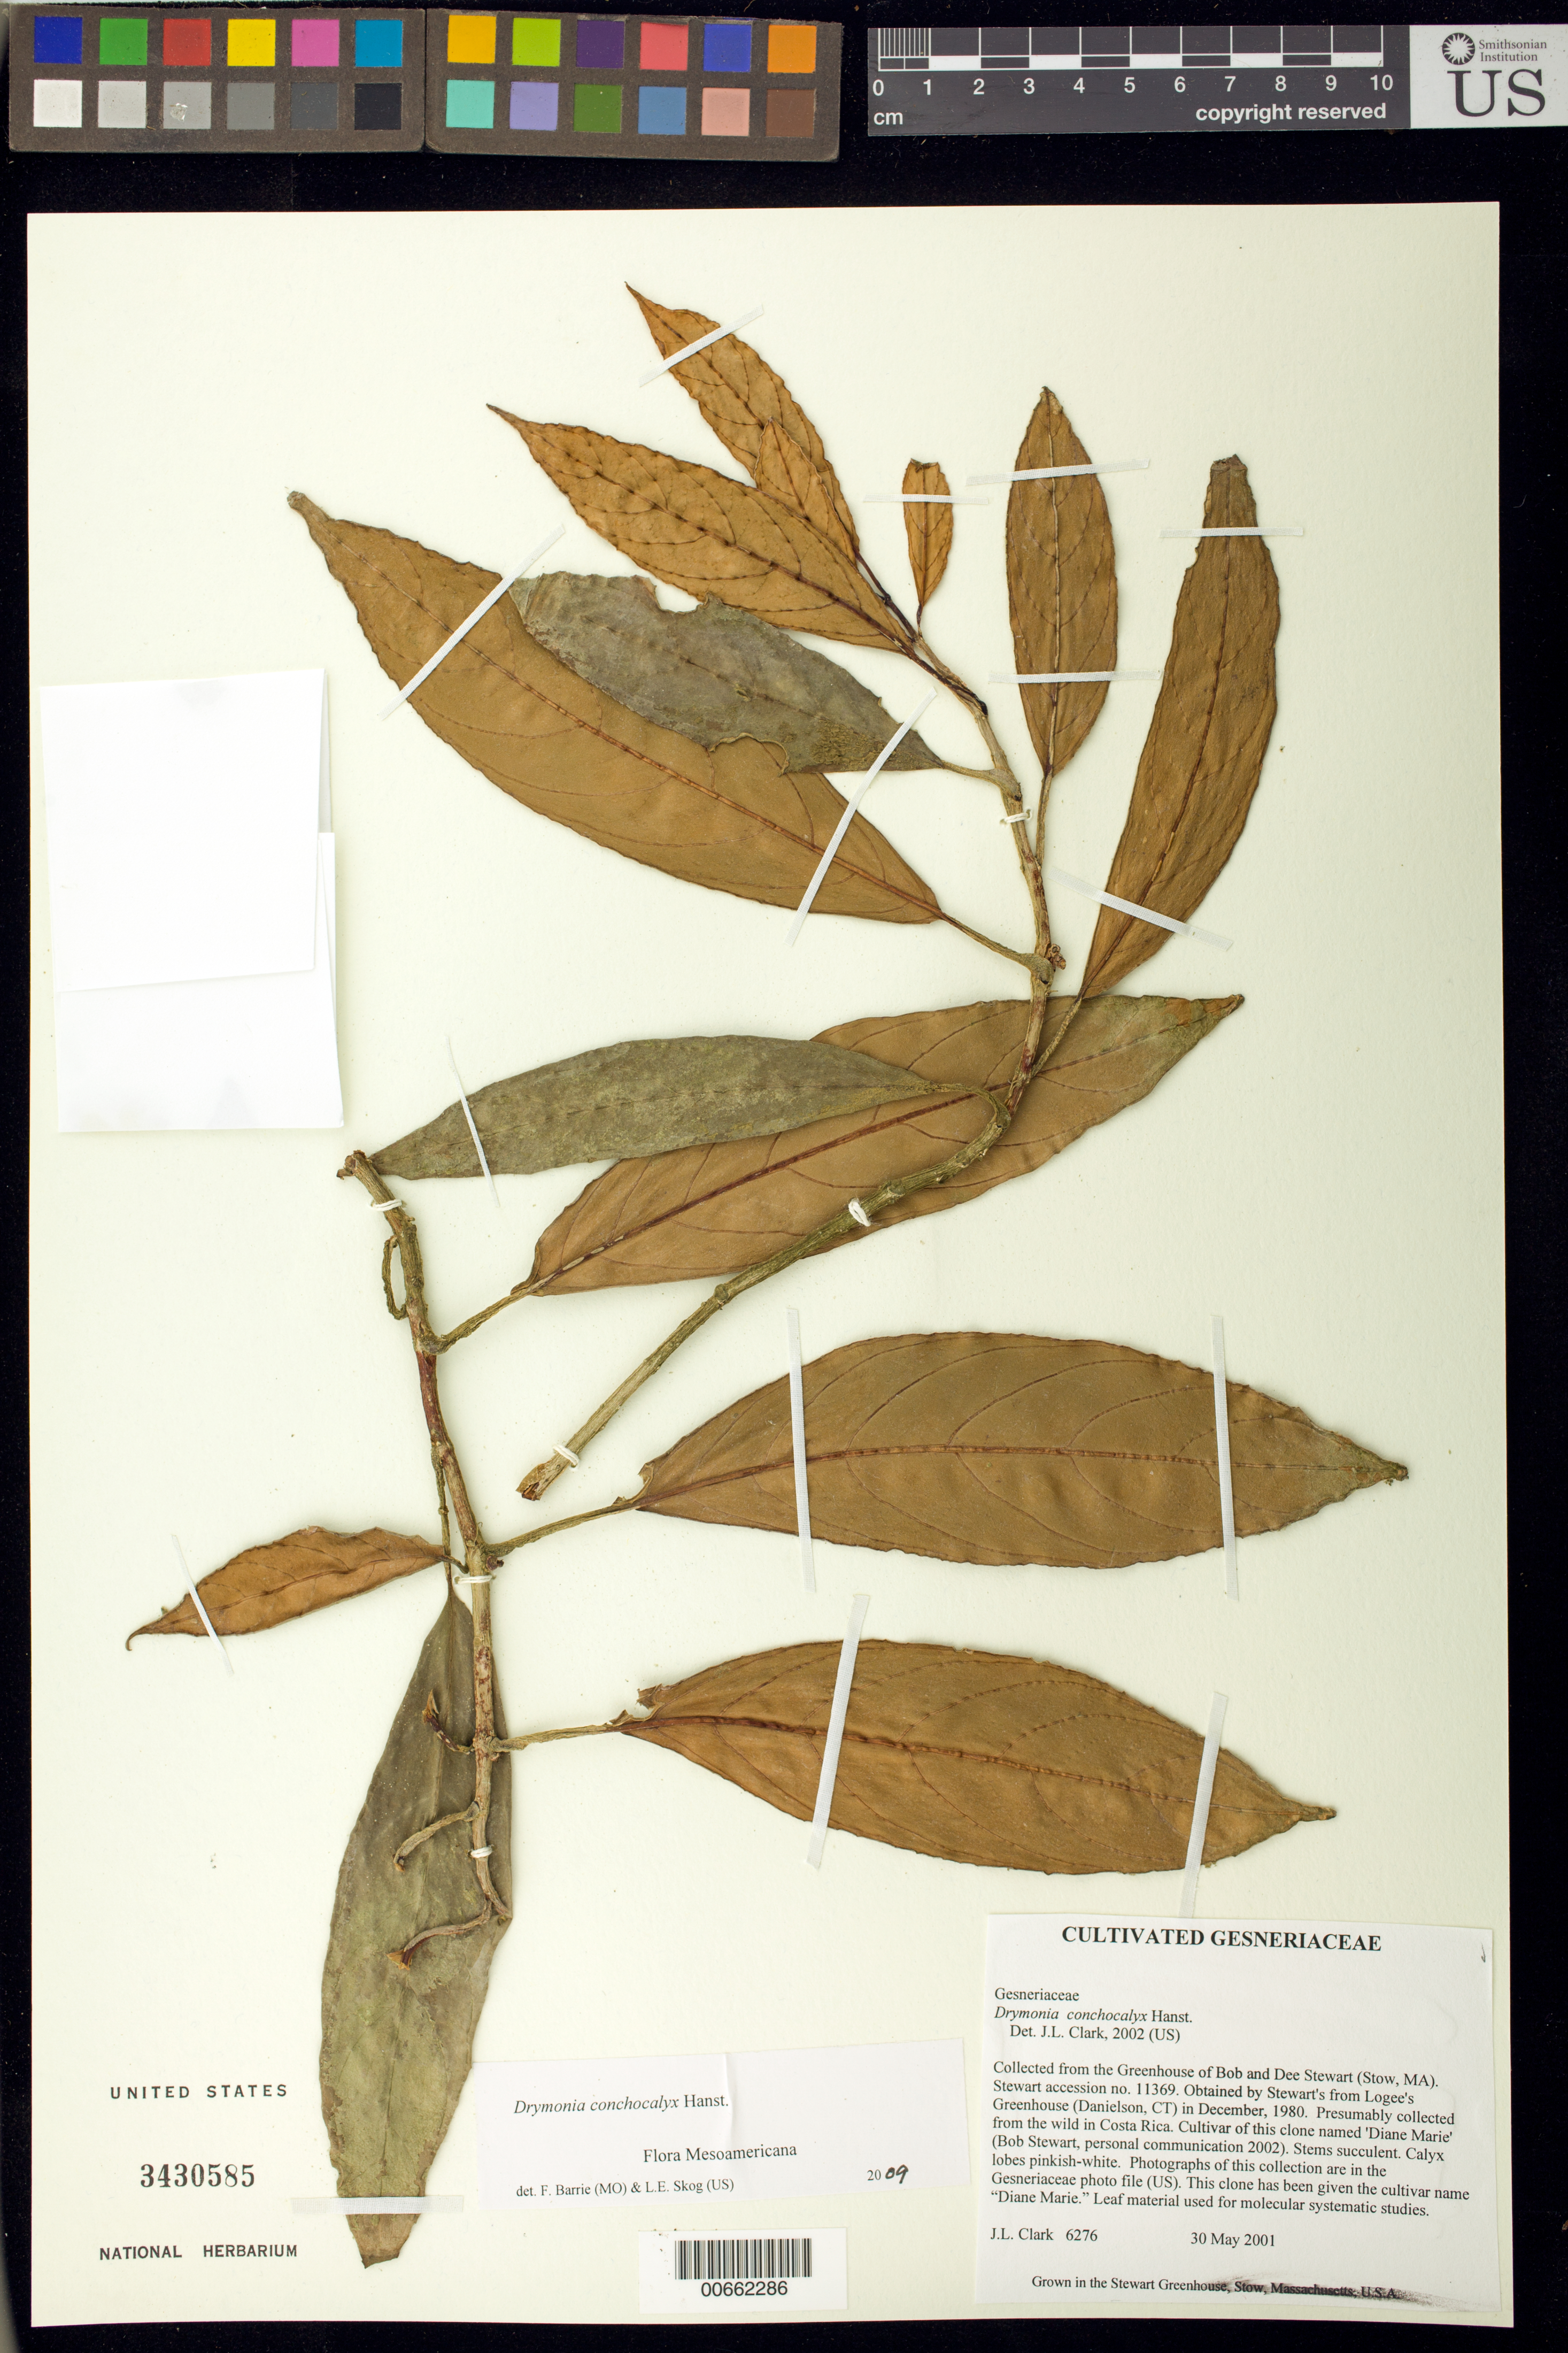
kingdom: Plantae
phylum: Tracheophyta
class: Magnoliopsida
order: Lamiales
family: Gesneriaceae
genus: Drymonia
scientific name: Drymonia conchocalyx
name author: Hanst.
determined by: Clark, J. L., (SEL), The Marie Selby Botanical Garden (UNITED STATES)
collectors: J. L. Clark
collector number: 6276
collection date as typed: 30 May 2001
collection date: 2001-05-30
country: Costa Rica (?)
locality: Grown in the Stewart Greenhouse, Stow, Massachusetts, U.S.A.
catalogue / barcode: US 3430585